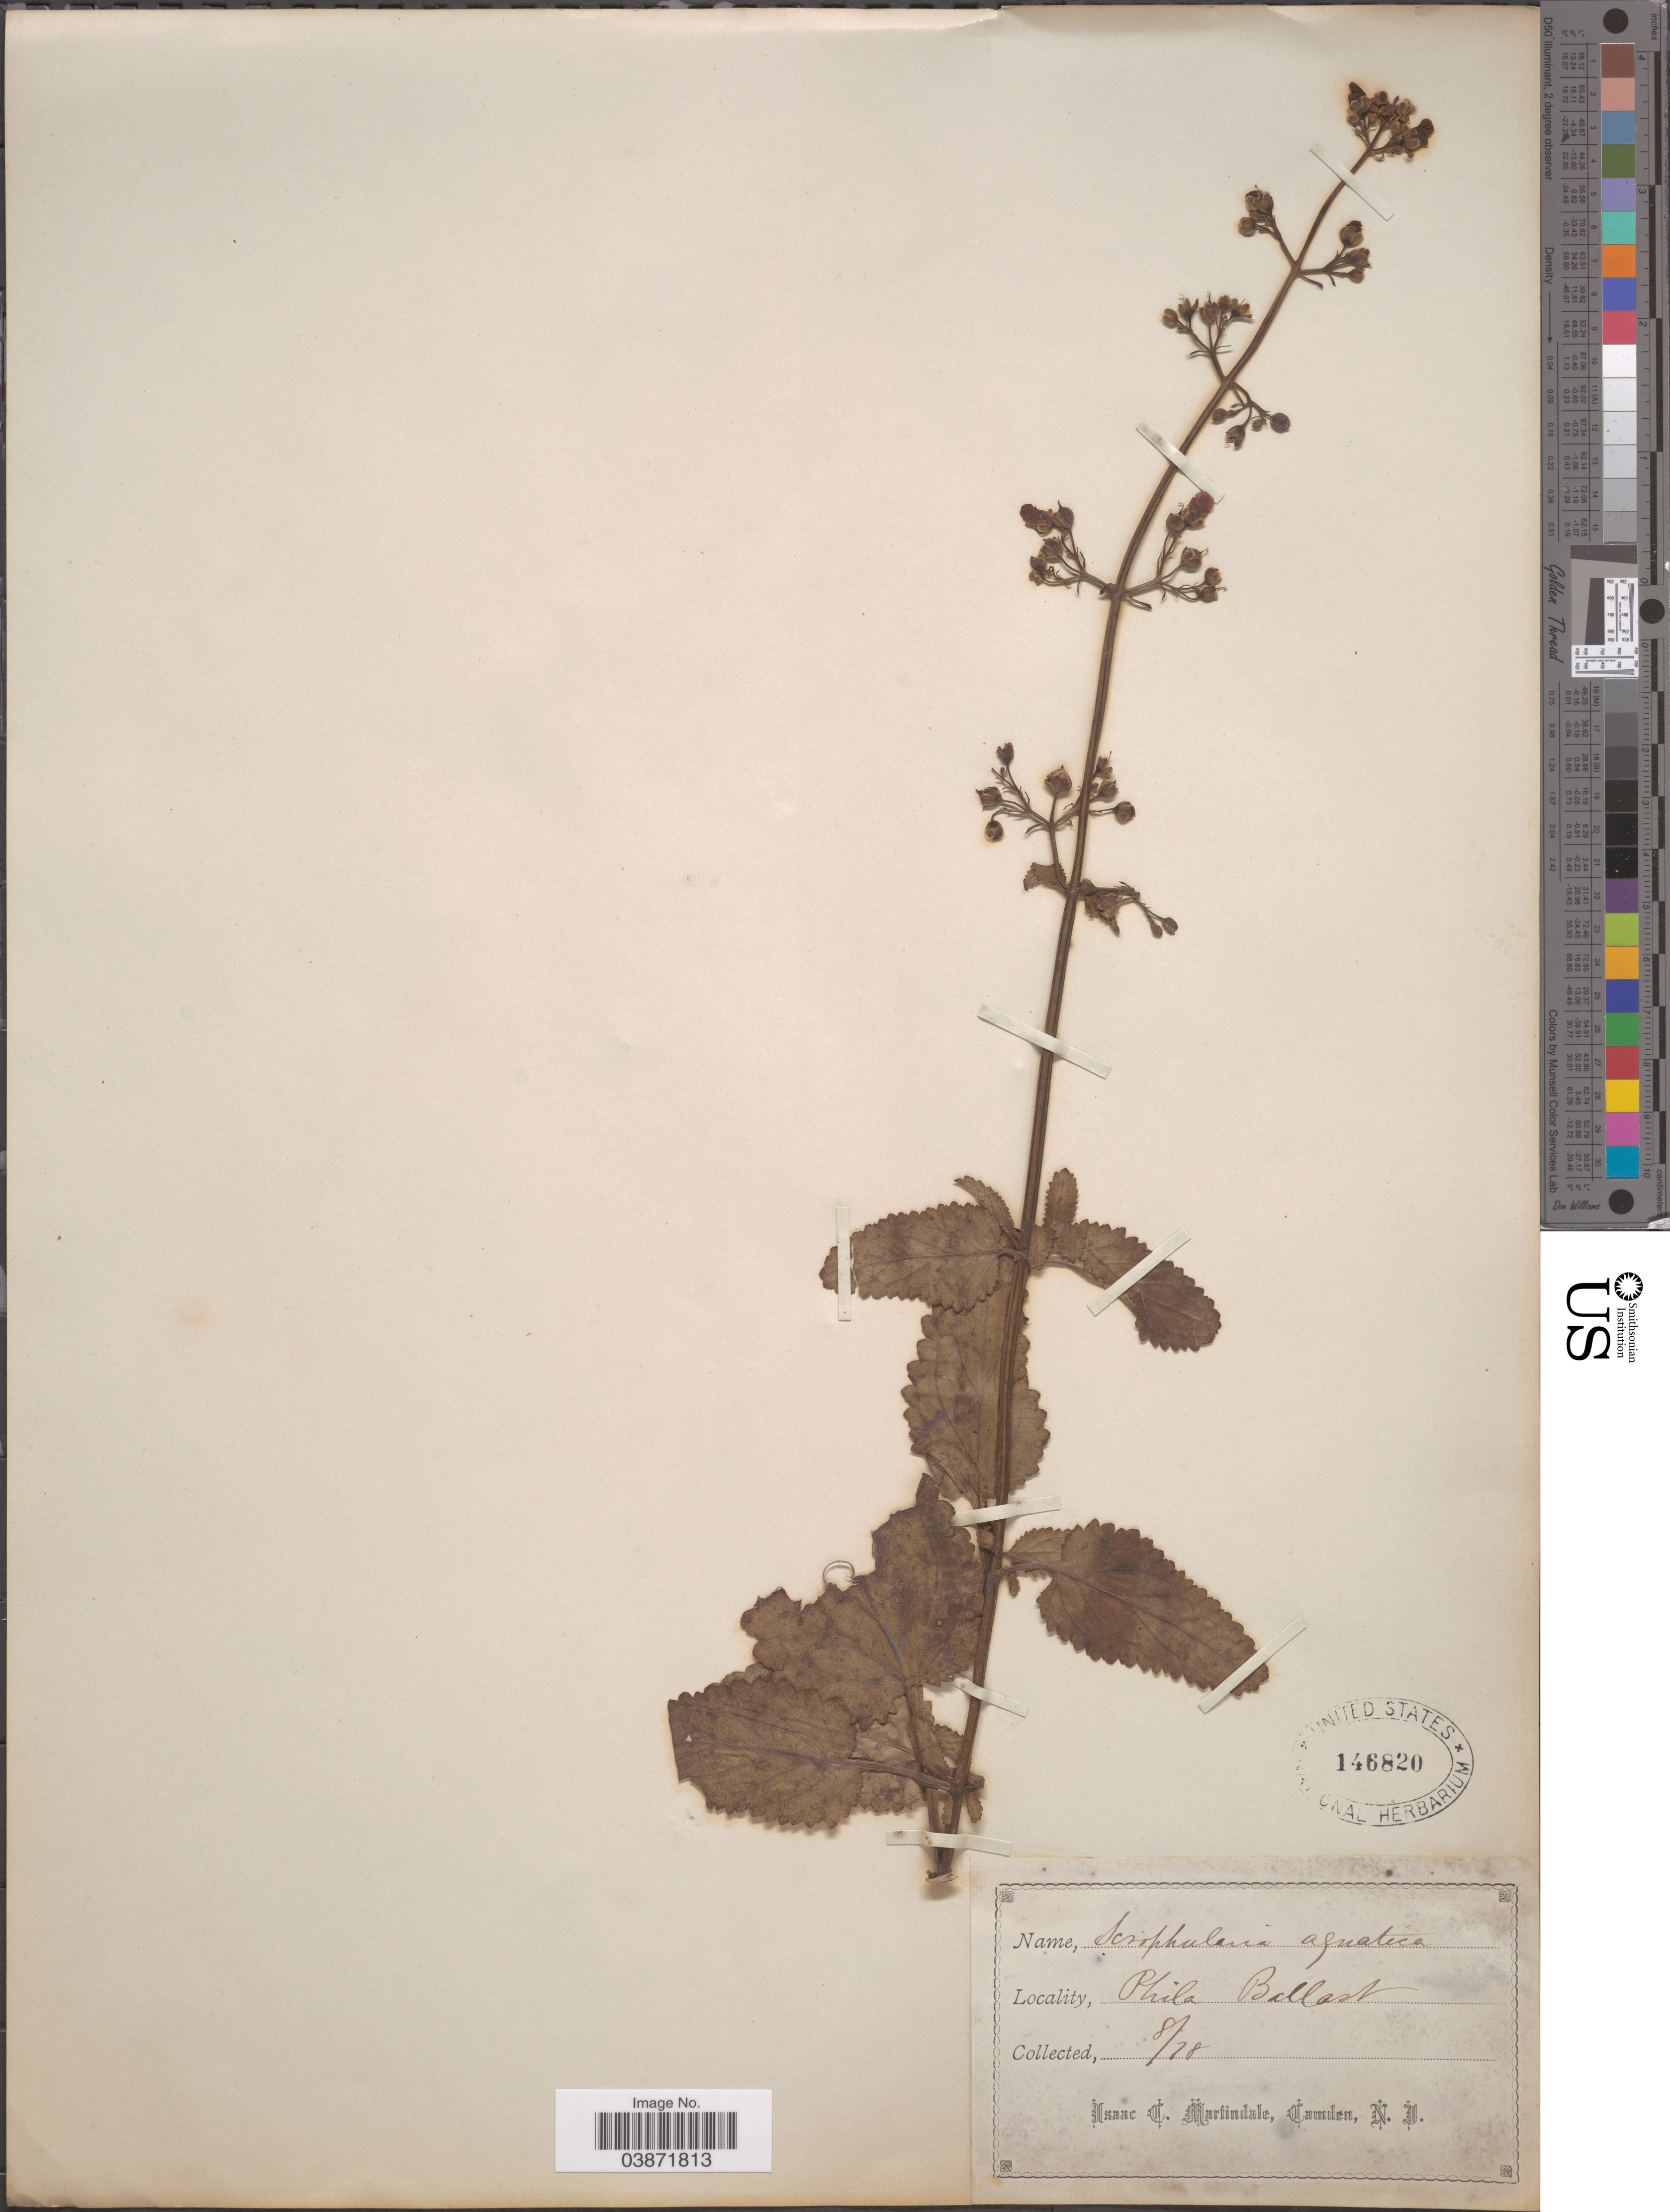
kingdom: Plantae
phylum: Tracheophyta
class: Magnoliopsida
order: Lamiales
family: Scrophulariaceae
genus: Scrophularia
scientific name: Scrophularia aquatica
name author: L.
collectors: I. C. Martindale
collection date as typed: Transcribed d/m/y: /8/78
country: United States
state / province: Pennsylvania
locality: Phila Ballast.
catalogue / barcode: US 146820